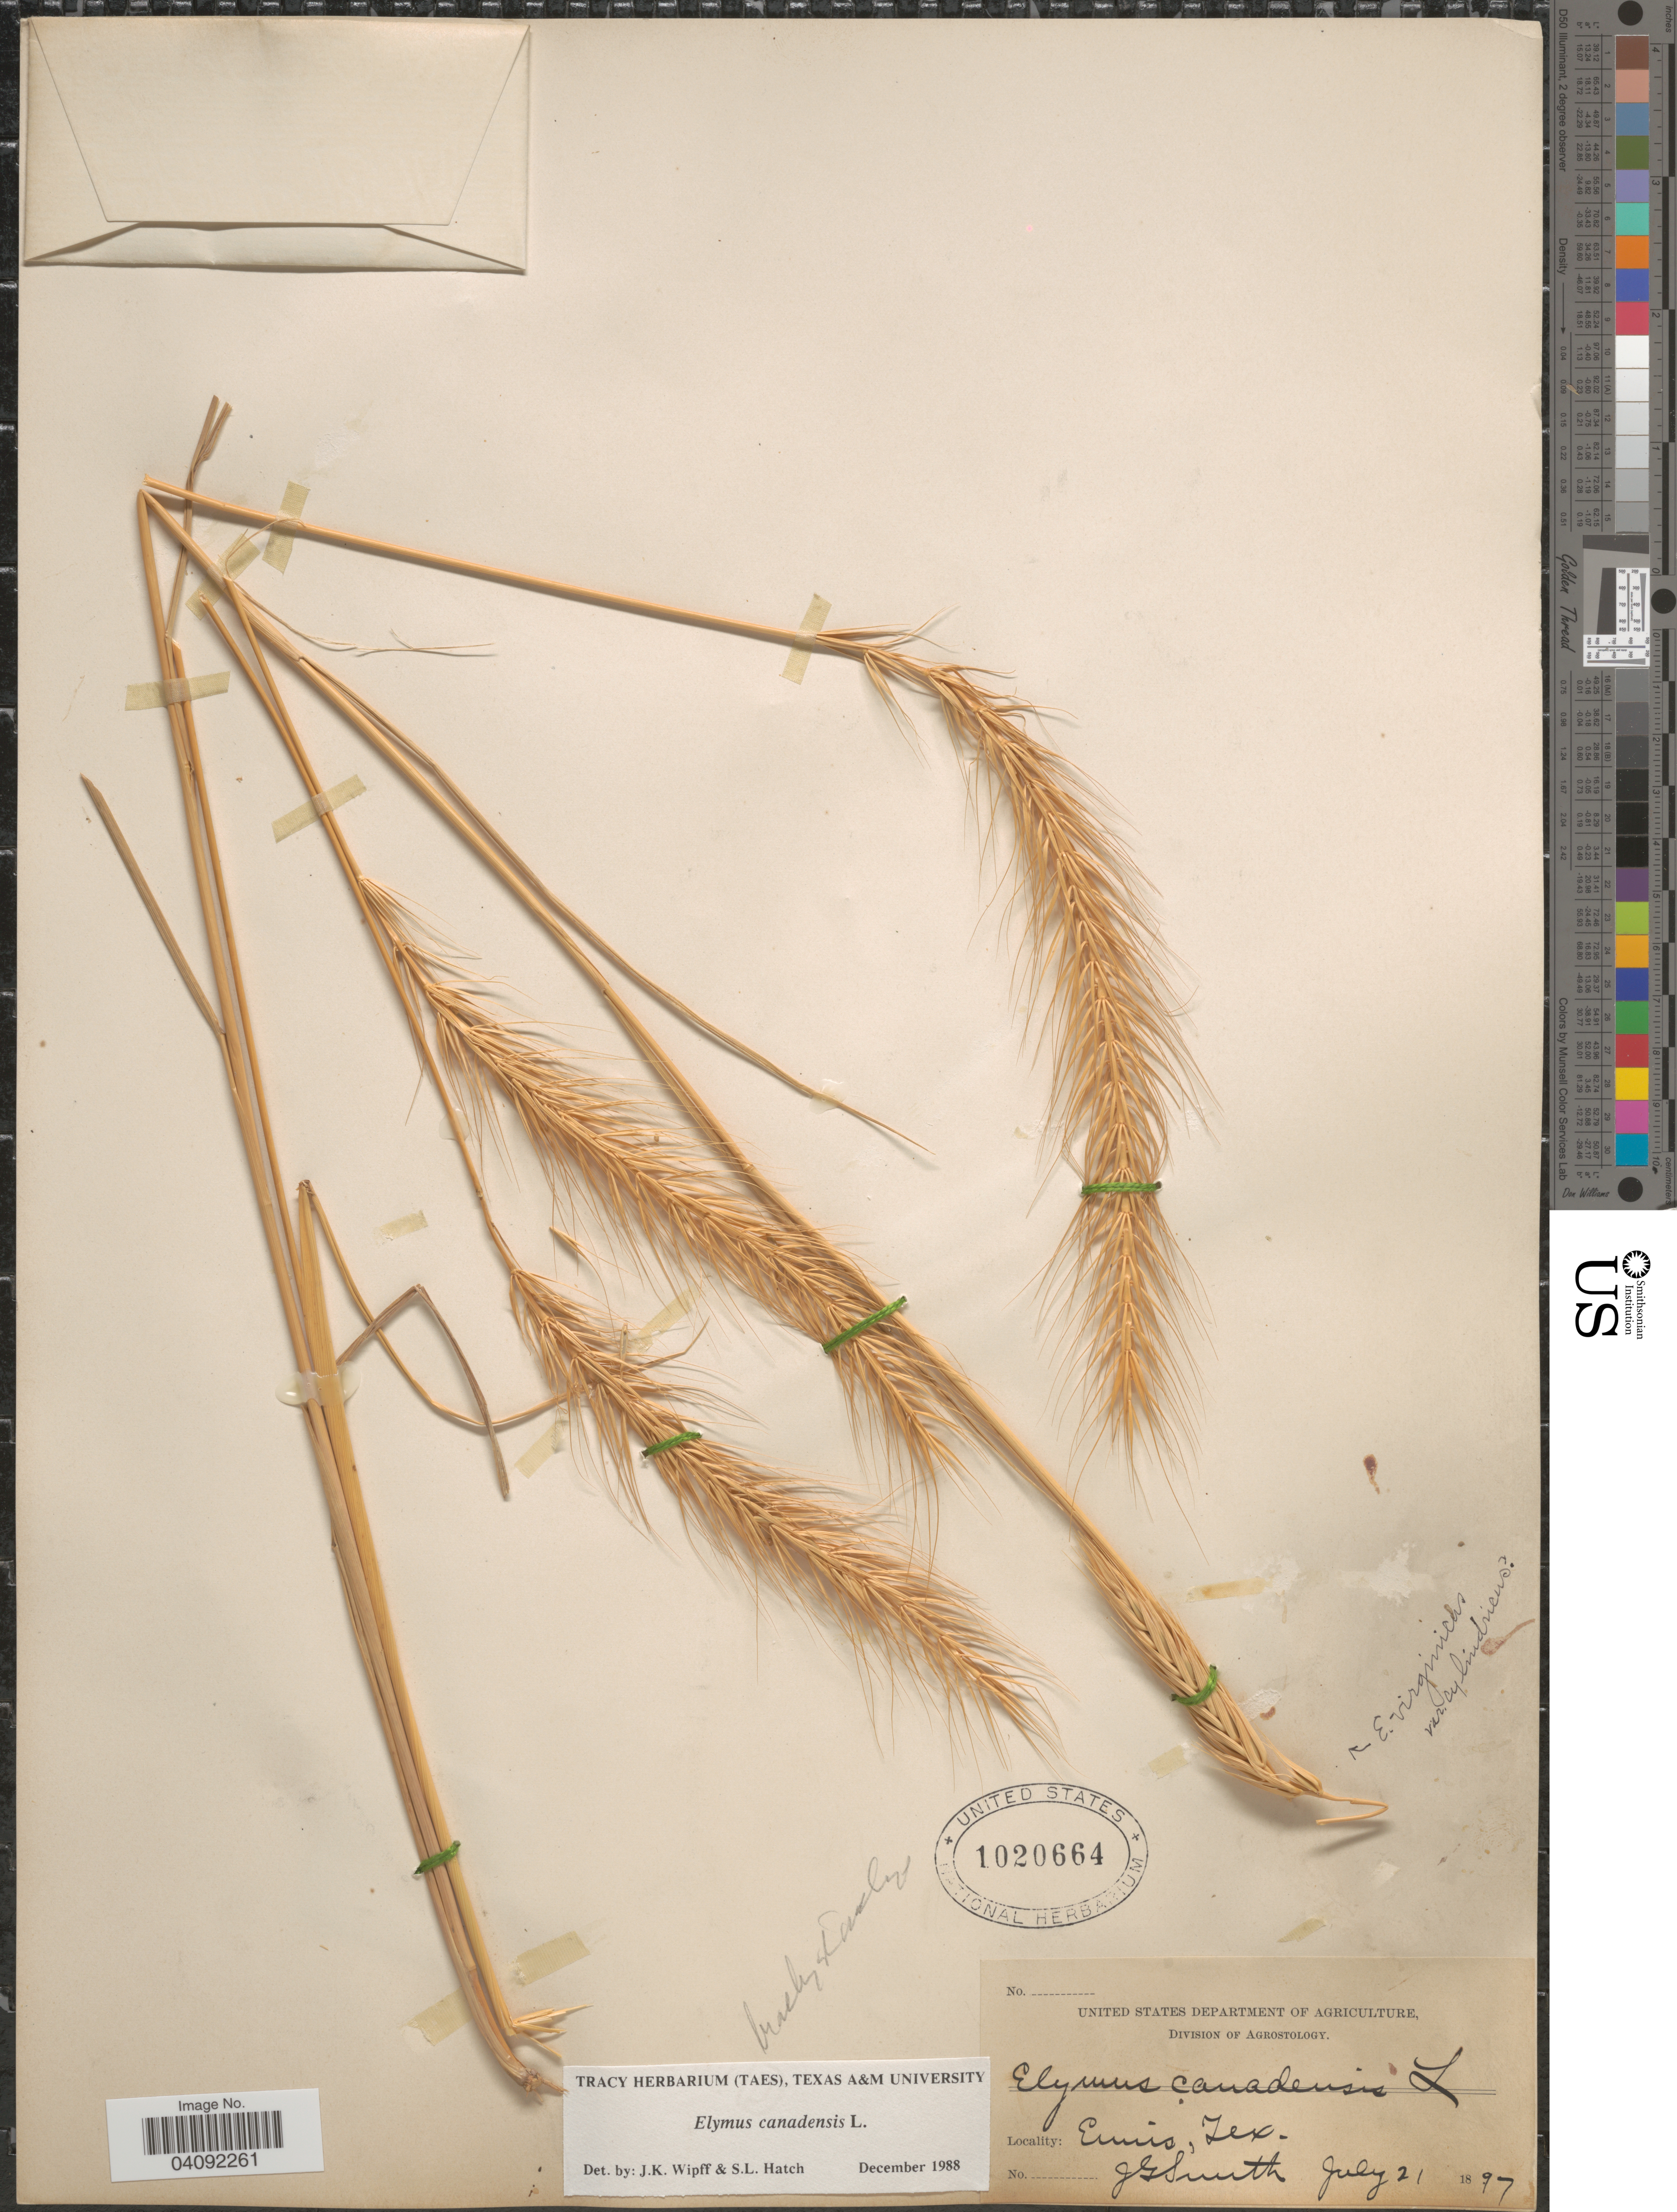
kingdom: Plantae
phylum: Tracheophyta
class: Liliopsida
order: Poales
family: Poaceae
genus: Elymus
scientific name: Elymus elymoides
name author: (Raf.) Swezey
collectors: J. G. Smith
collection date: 1897-07-21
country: United States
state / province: Texas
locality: Ennis.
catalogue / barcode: US 1020664